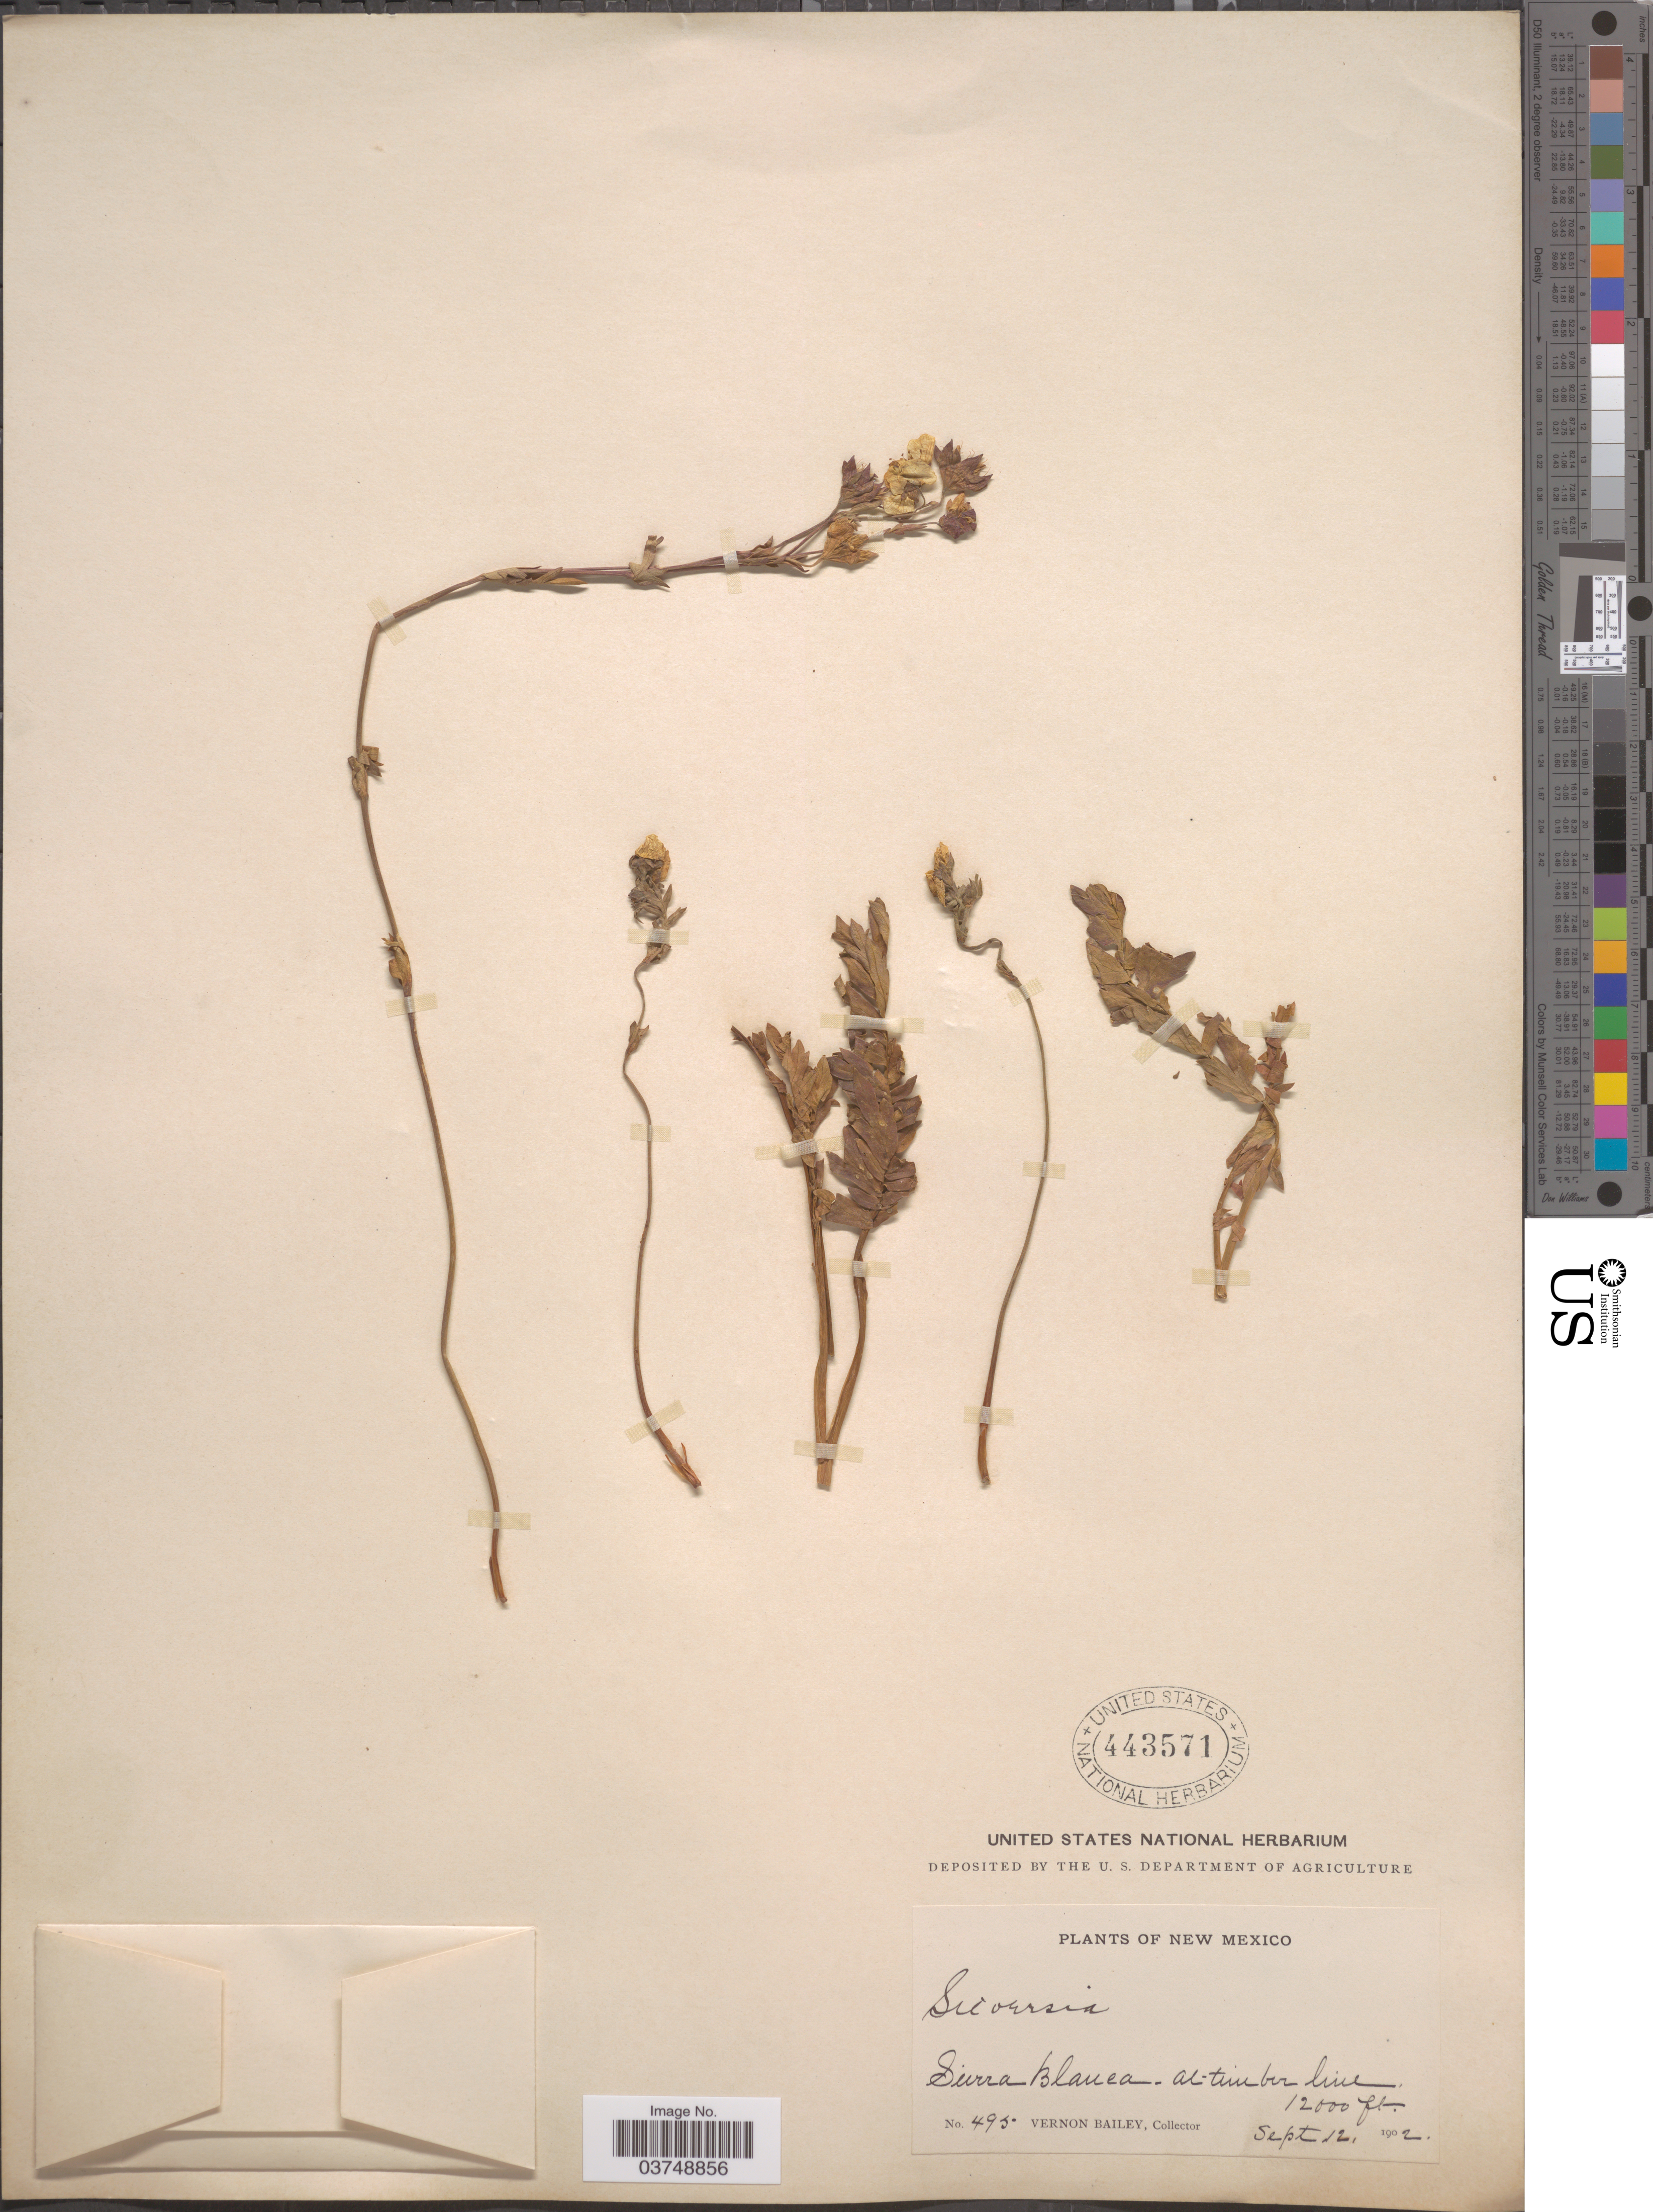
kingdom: Plantae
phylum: Tracheophyta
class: Magnoliopsida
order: Rosales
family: Rosaceae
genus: Geum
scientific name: Geum rossii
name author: (R. Br.) Ser.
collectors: V. O. Bailey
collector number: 495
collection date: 1902-09-12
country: United States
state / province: New Mexico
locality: Sierra Blanca, at timber line.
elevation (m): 3658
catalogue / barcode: US 443571